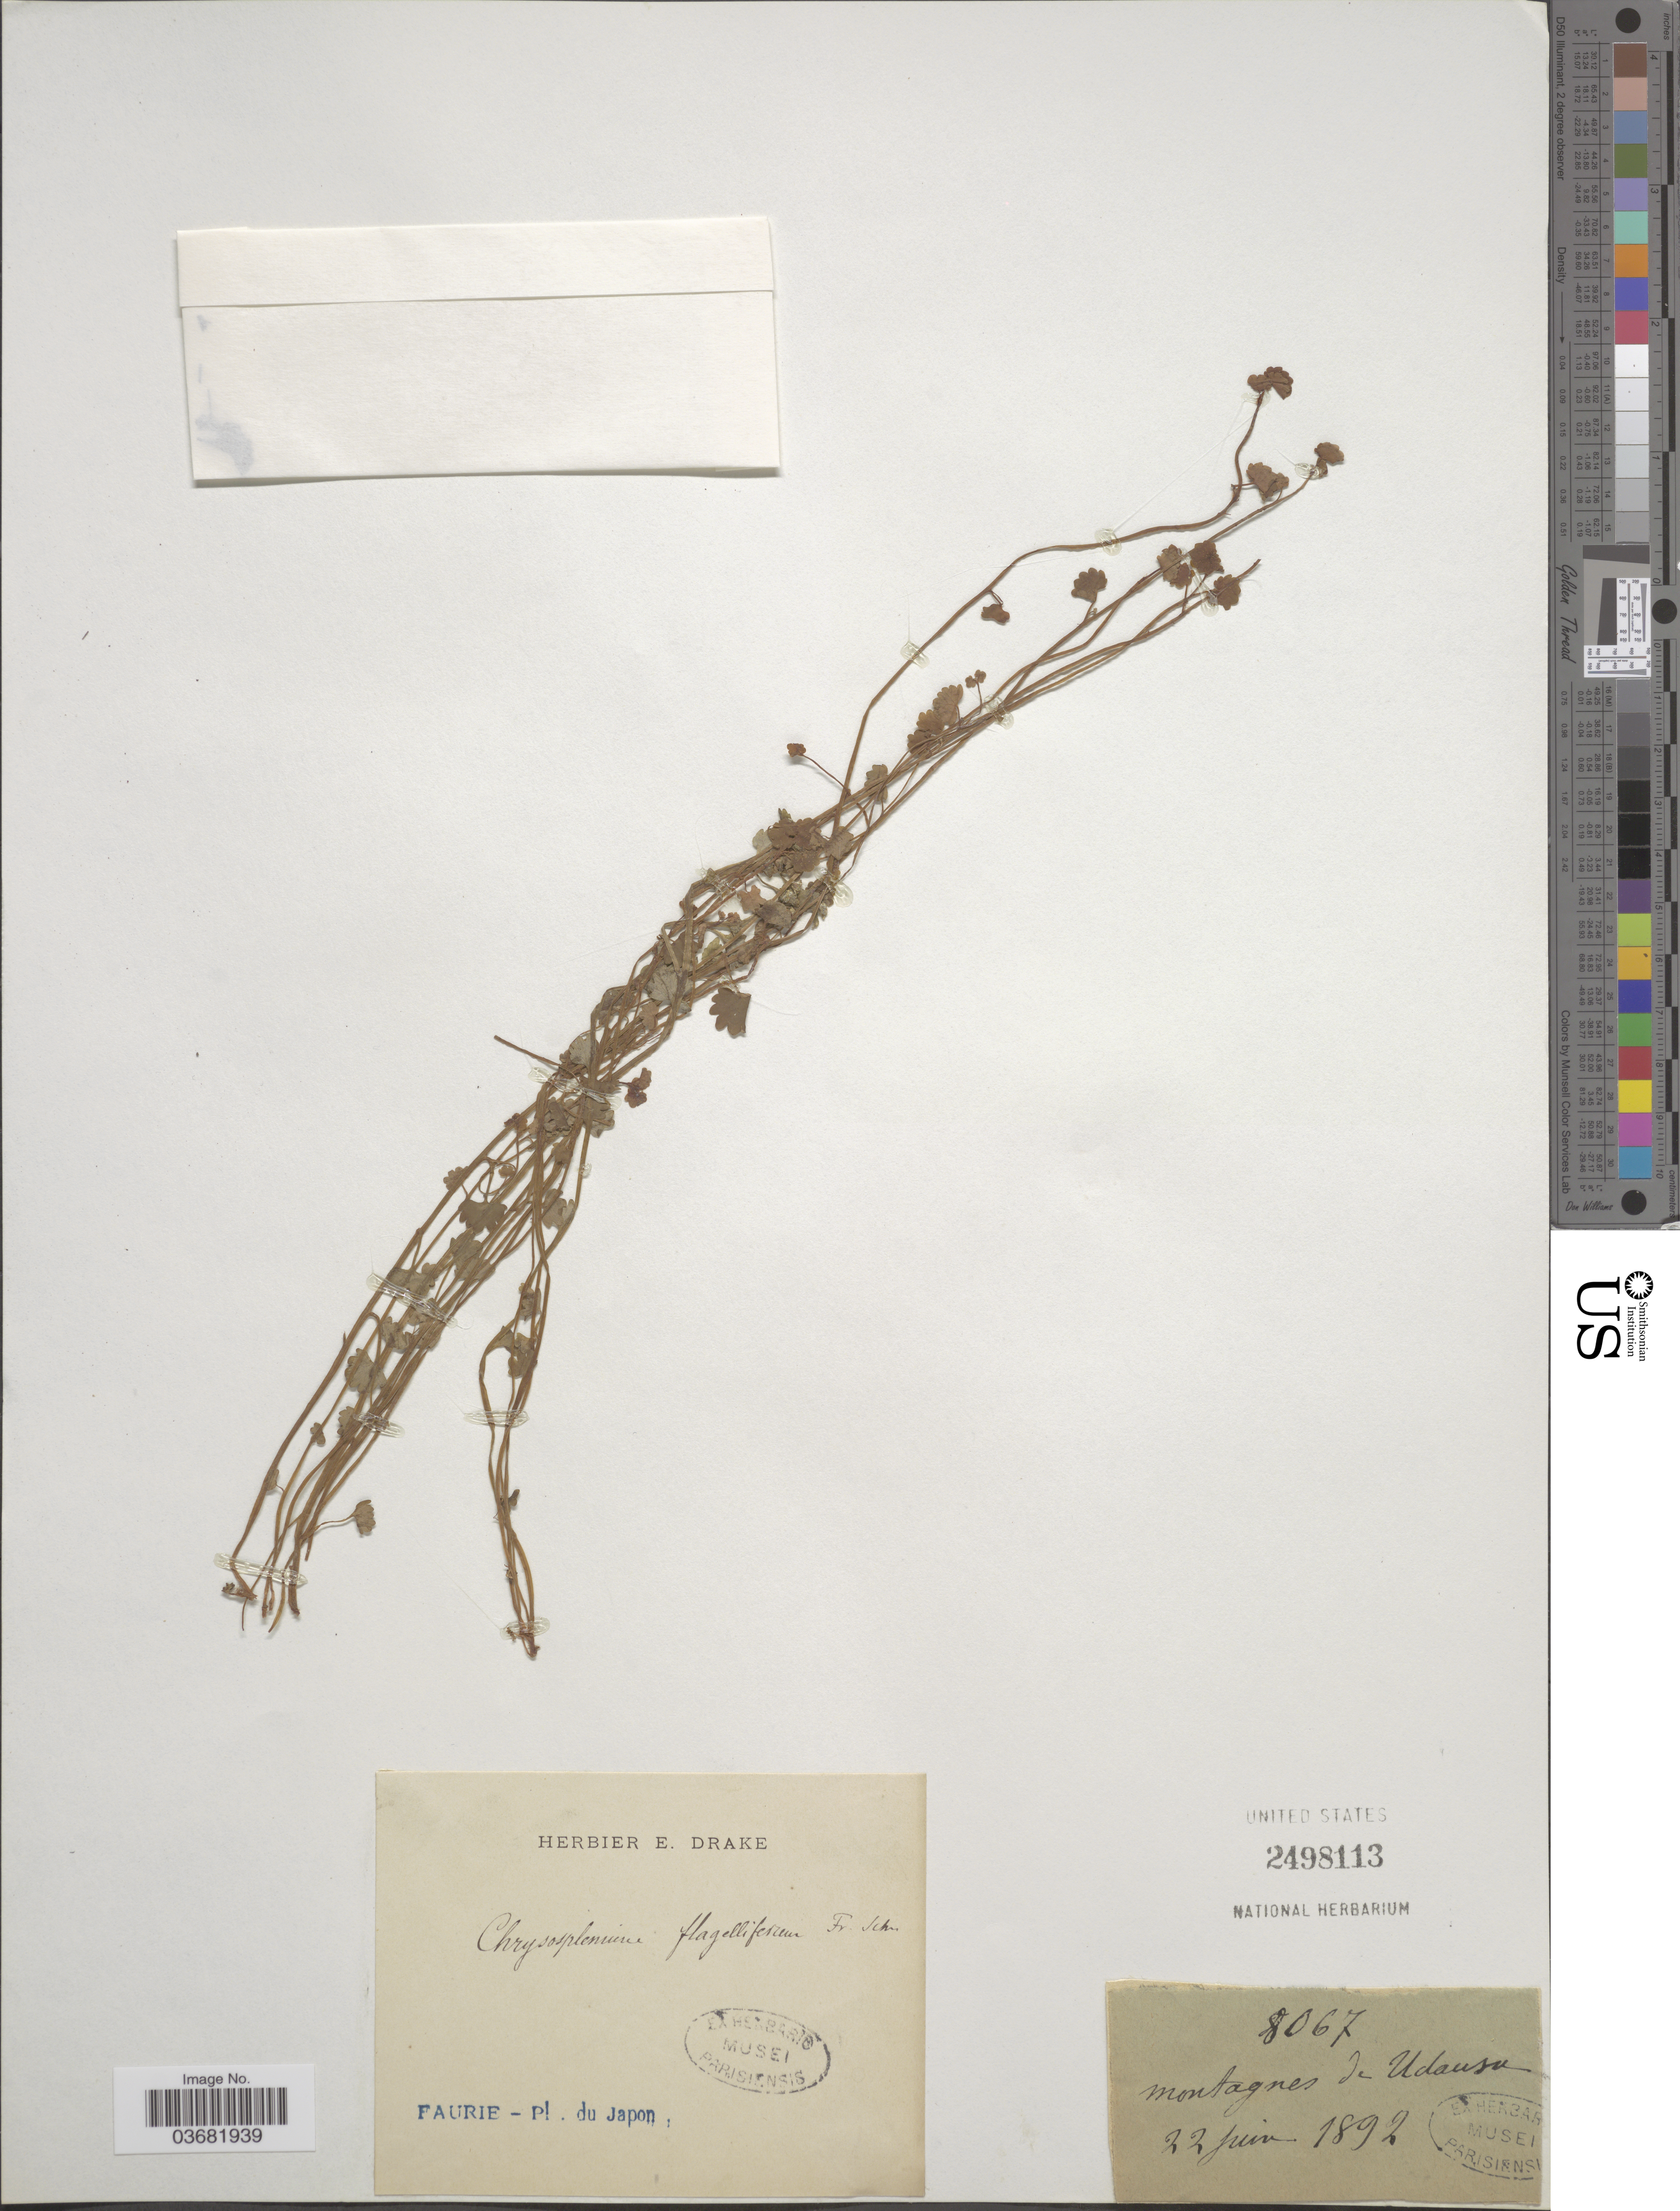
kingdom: Plantae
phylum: Tracheophyta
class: Magnoliopsida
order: Saxifragales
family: Saxifragaceae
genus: Chrysosplenium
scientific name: Chrysosplenium flagelliferum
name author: F. Schmidt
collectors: -. Faurie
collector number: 8067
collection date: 1892-06-22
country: Japan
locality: Montagnes de Udausa [interpreted].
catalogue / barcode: US 2498113